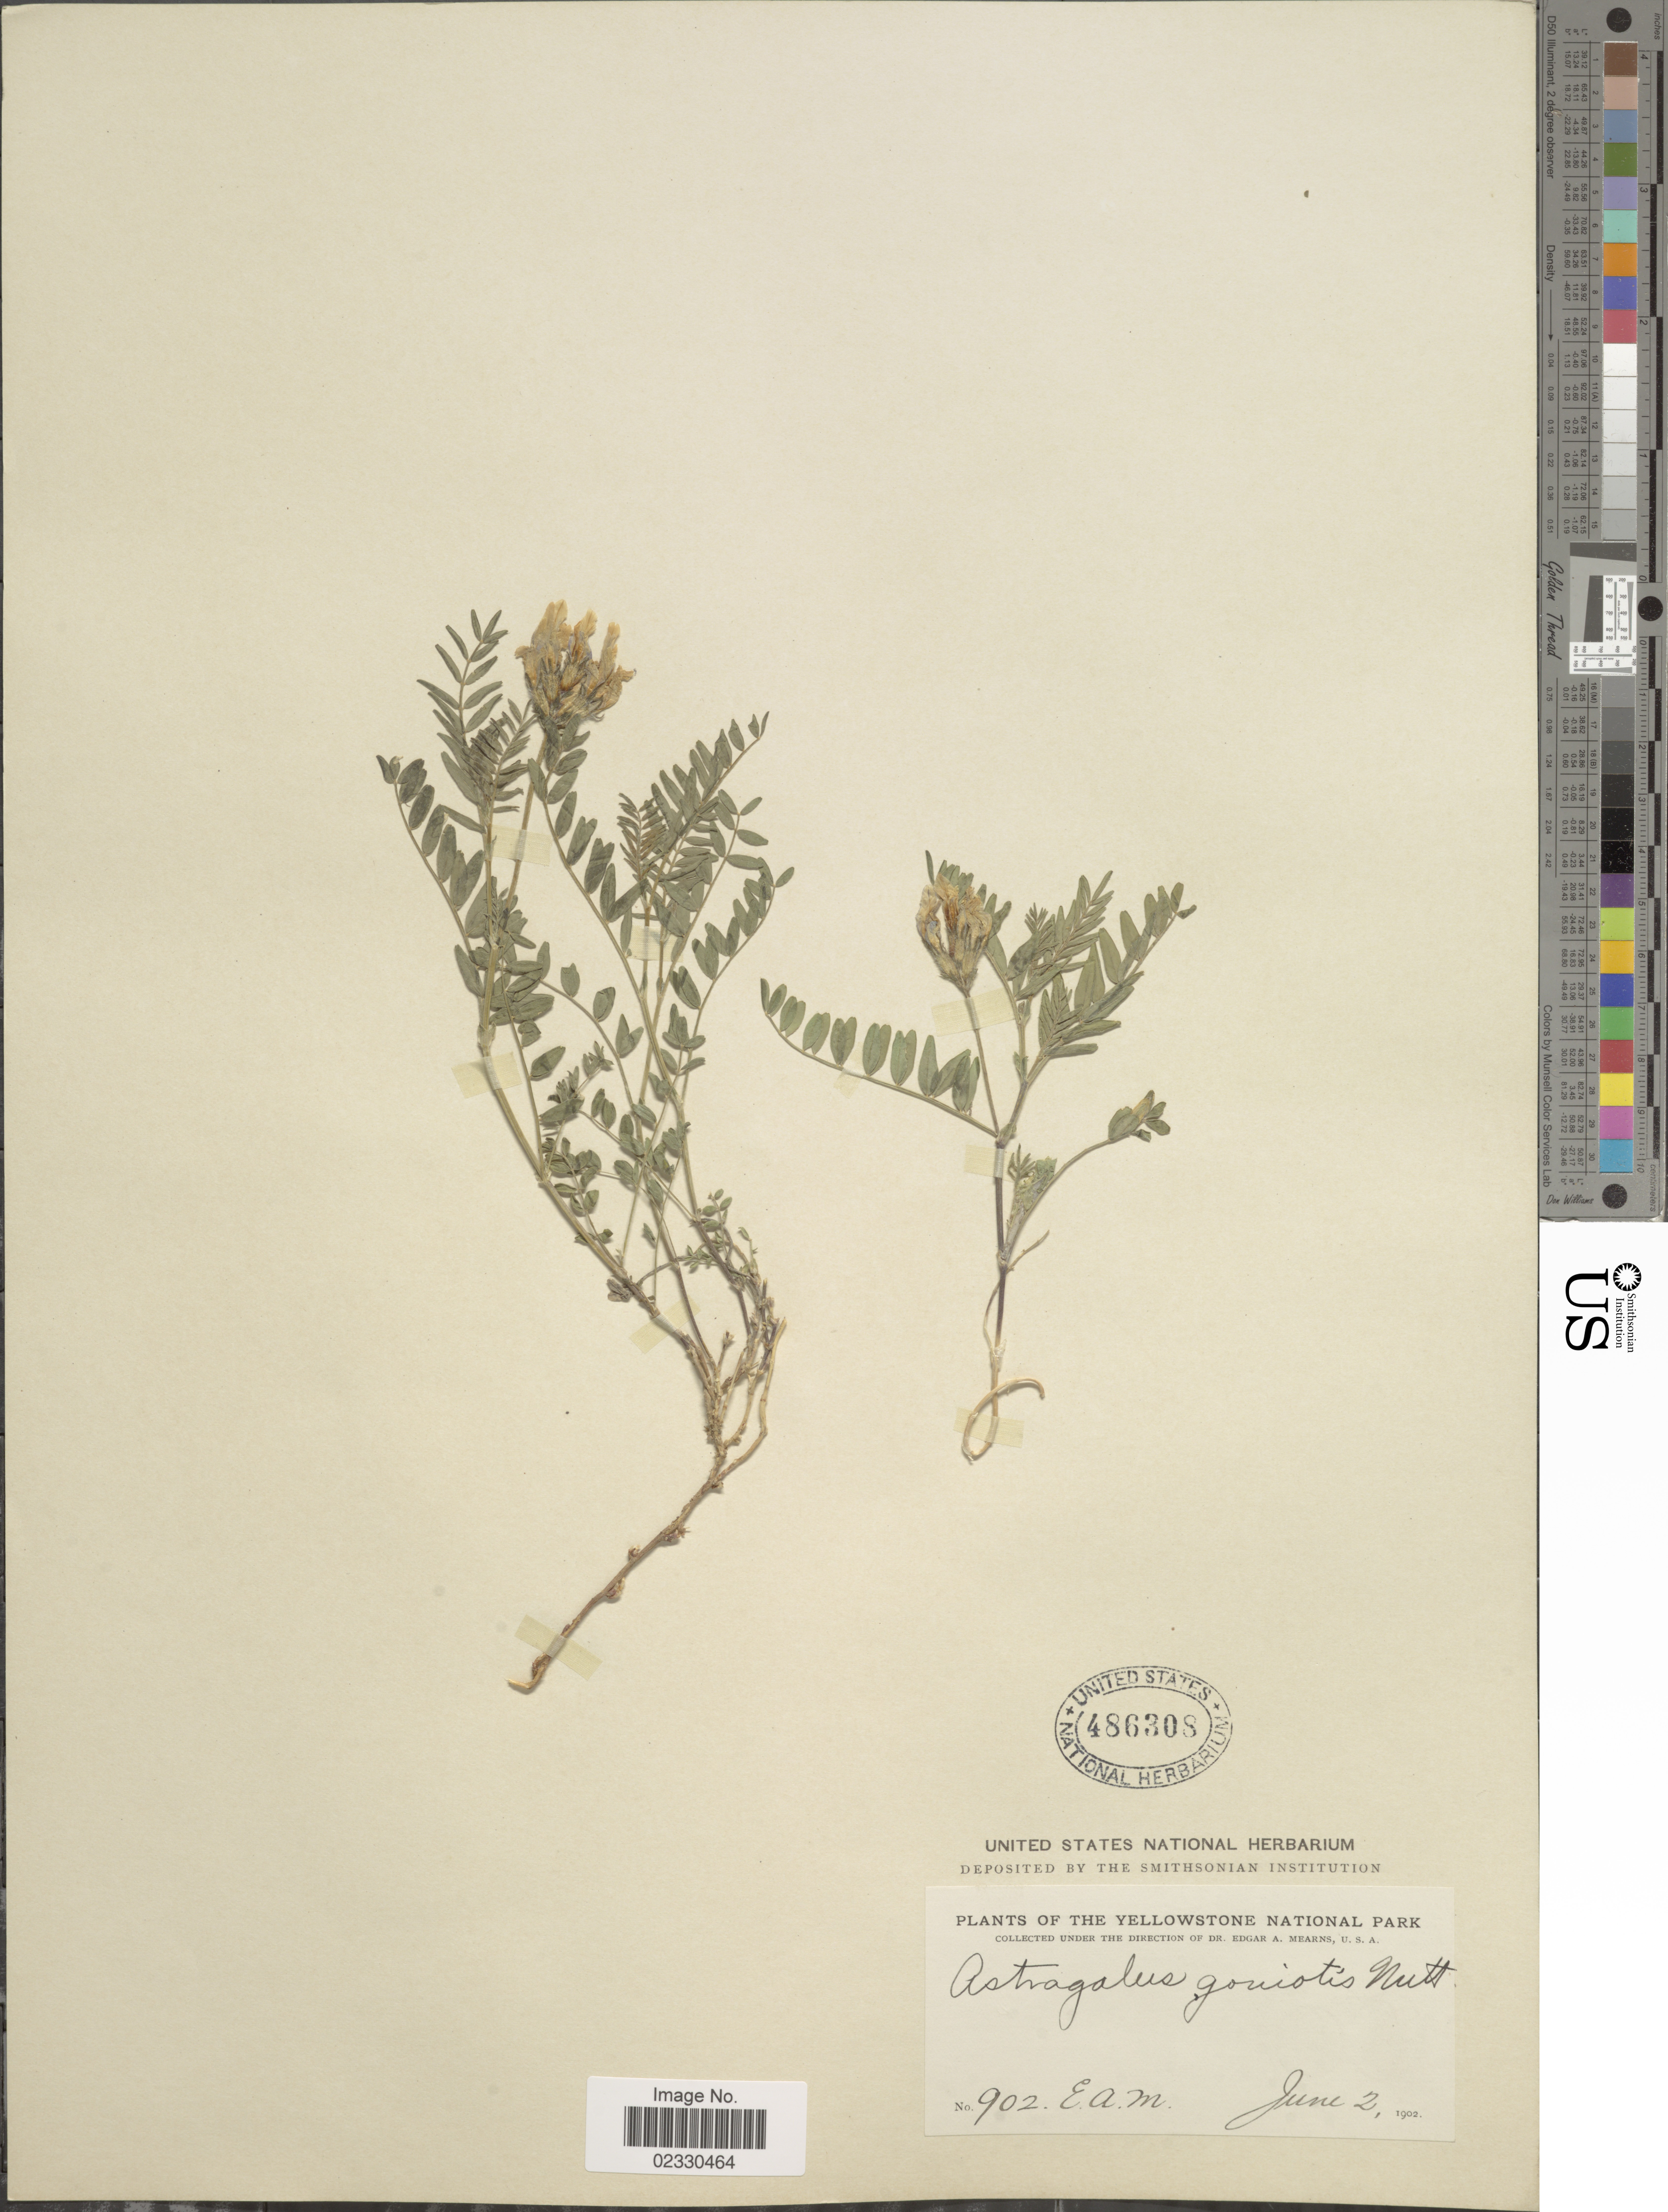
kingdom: Plantae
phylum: Tracheophyta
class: Magnoliopsida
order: Fabales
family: Fabaceae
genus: Astragalus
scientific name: Astragalus dasyglottis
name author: DC.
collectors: E. A. Mearns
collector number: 902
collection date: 1902-06-02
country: United States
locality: The Yellowstone National Park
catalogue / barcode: US 486308